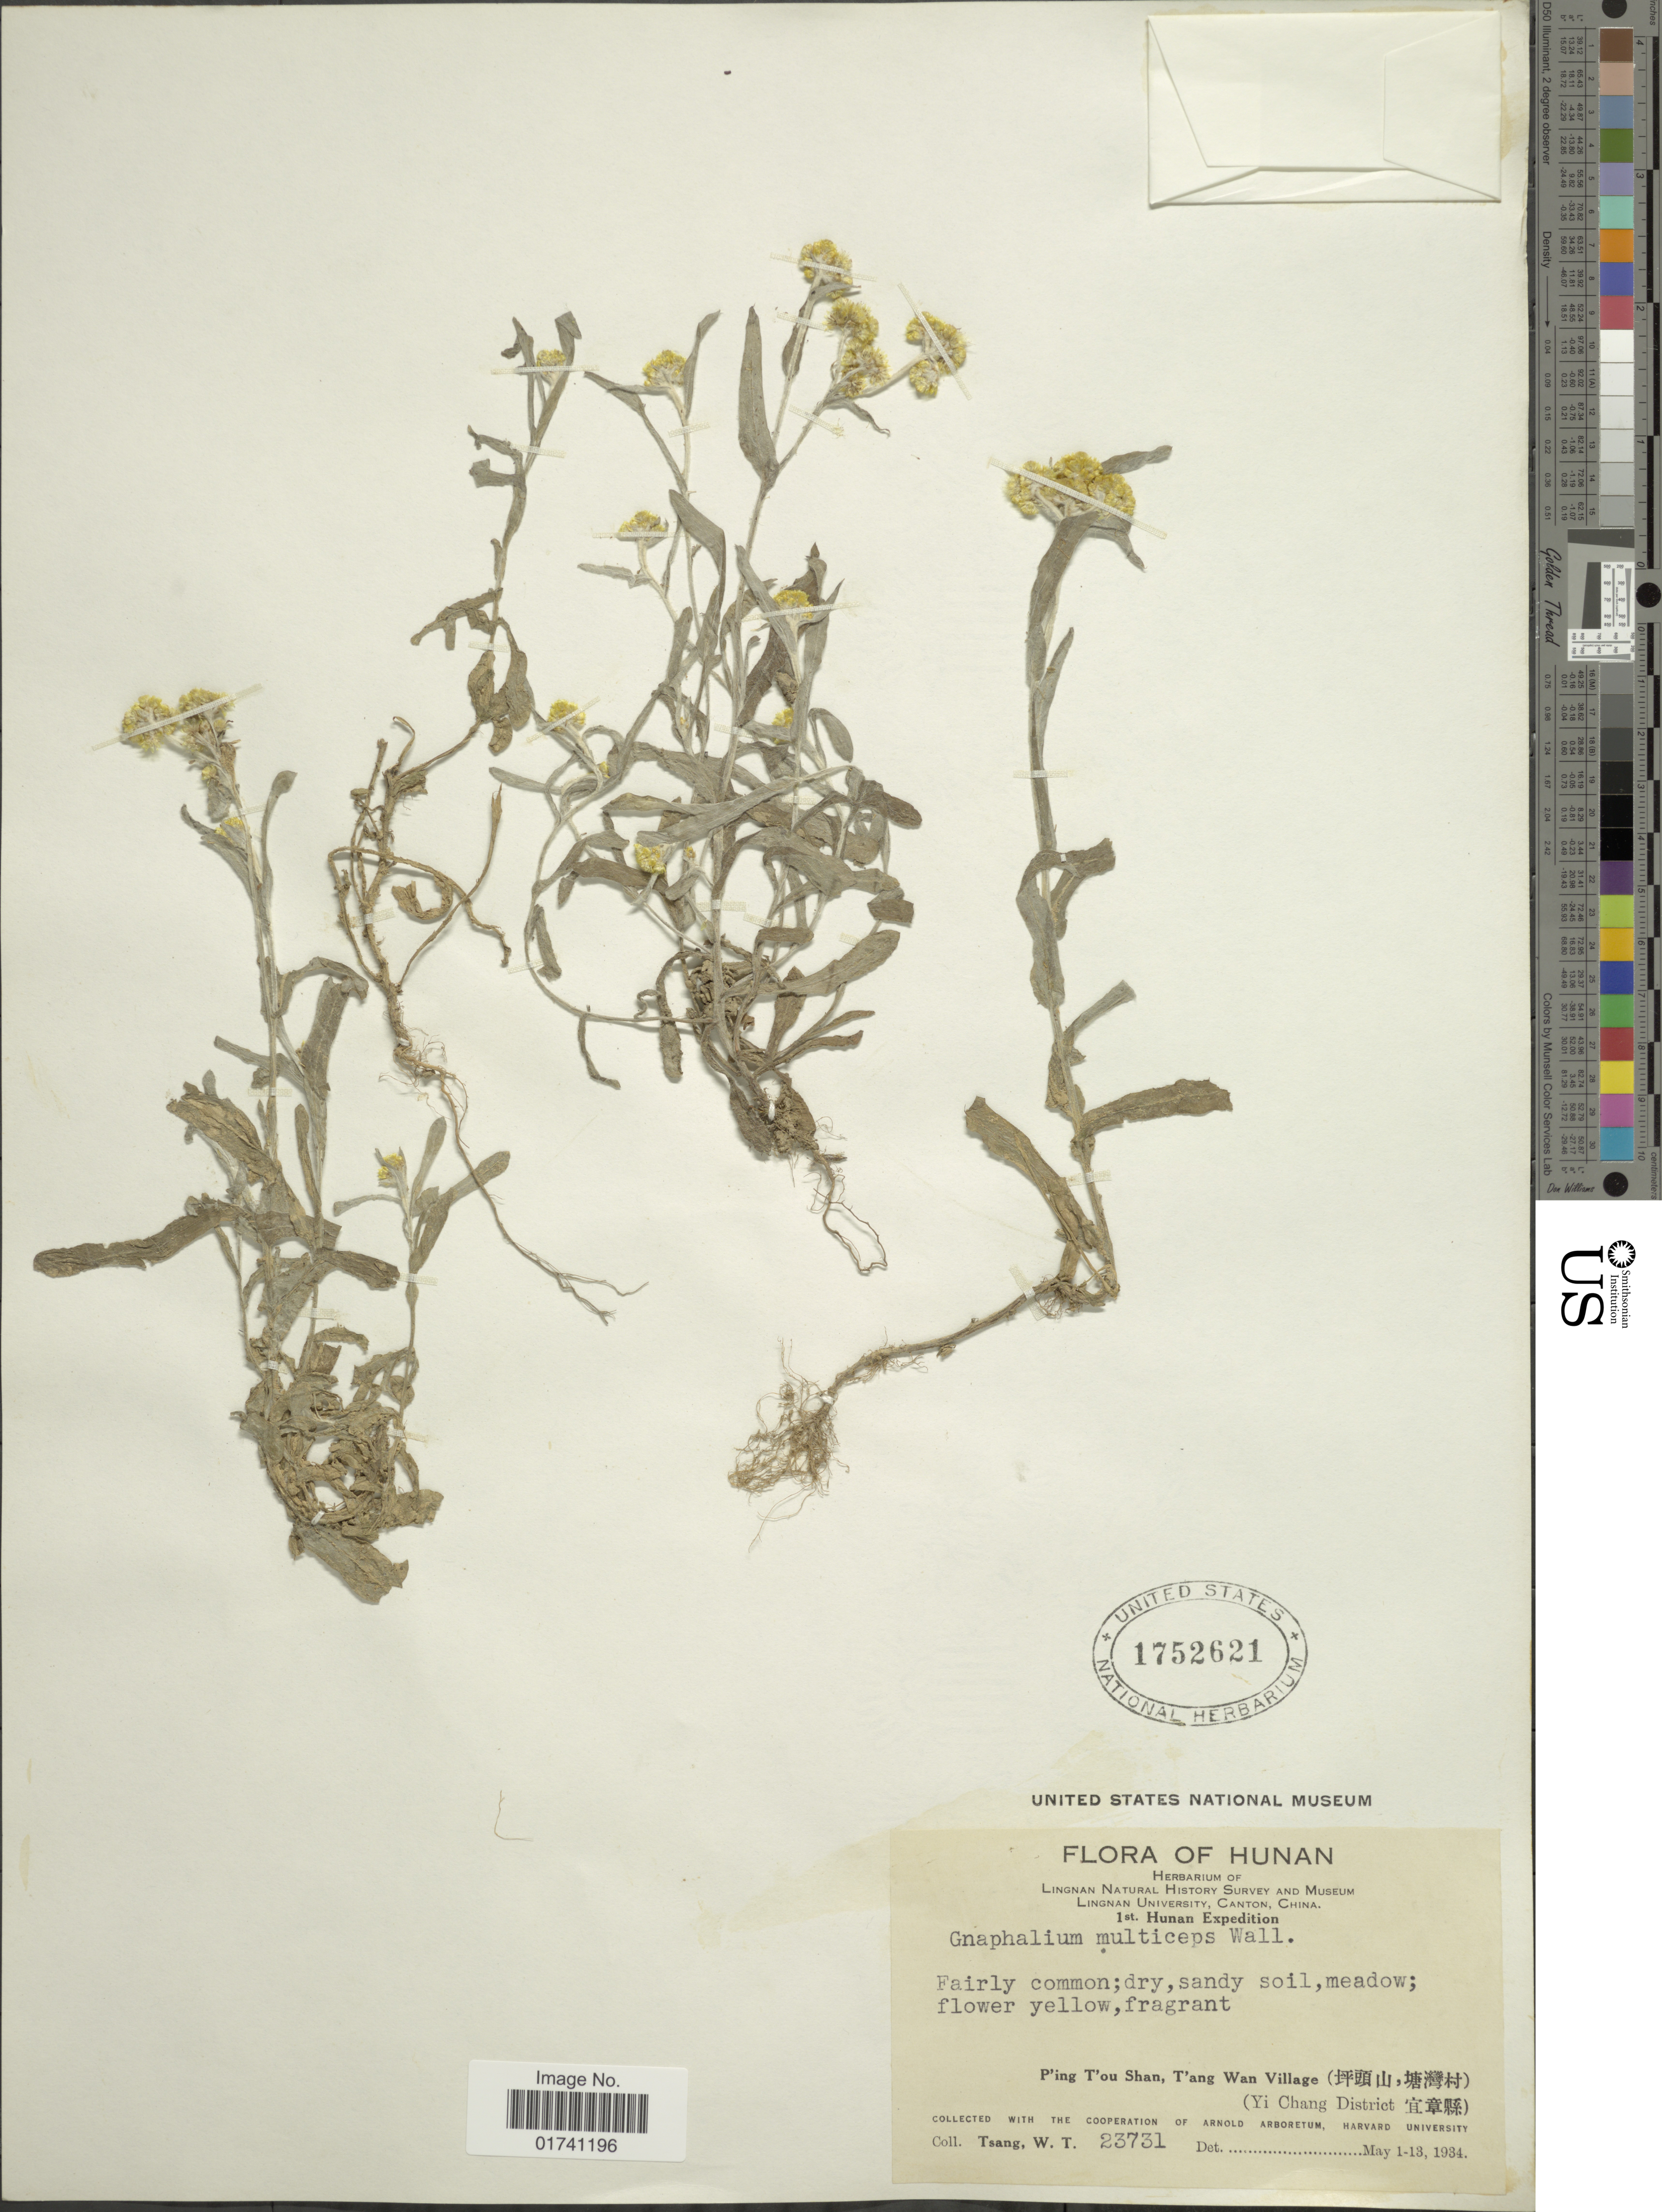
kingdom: Plantae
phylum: Tracheophyta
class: Magnoliopsida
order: Asterales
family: Asteraceae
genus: Laphangium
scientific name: Laphangium affine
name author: (D. Don) Tzvelev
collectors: W. T. Tsang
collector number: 23731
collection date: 1934-05-01/1934-05-13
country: China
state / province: Hunan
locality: P'ing T'ou Shan, T'ang Wan Village (Yi Chang District)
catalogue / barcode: US 1752621